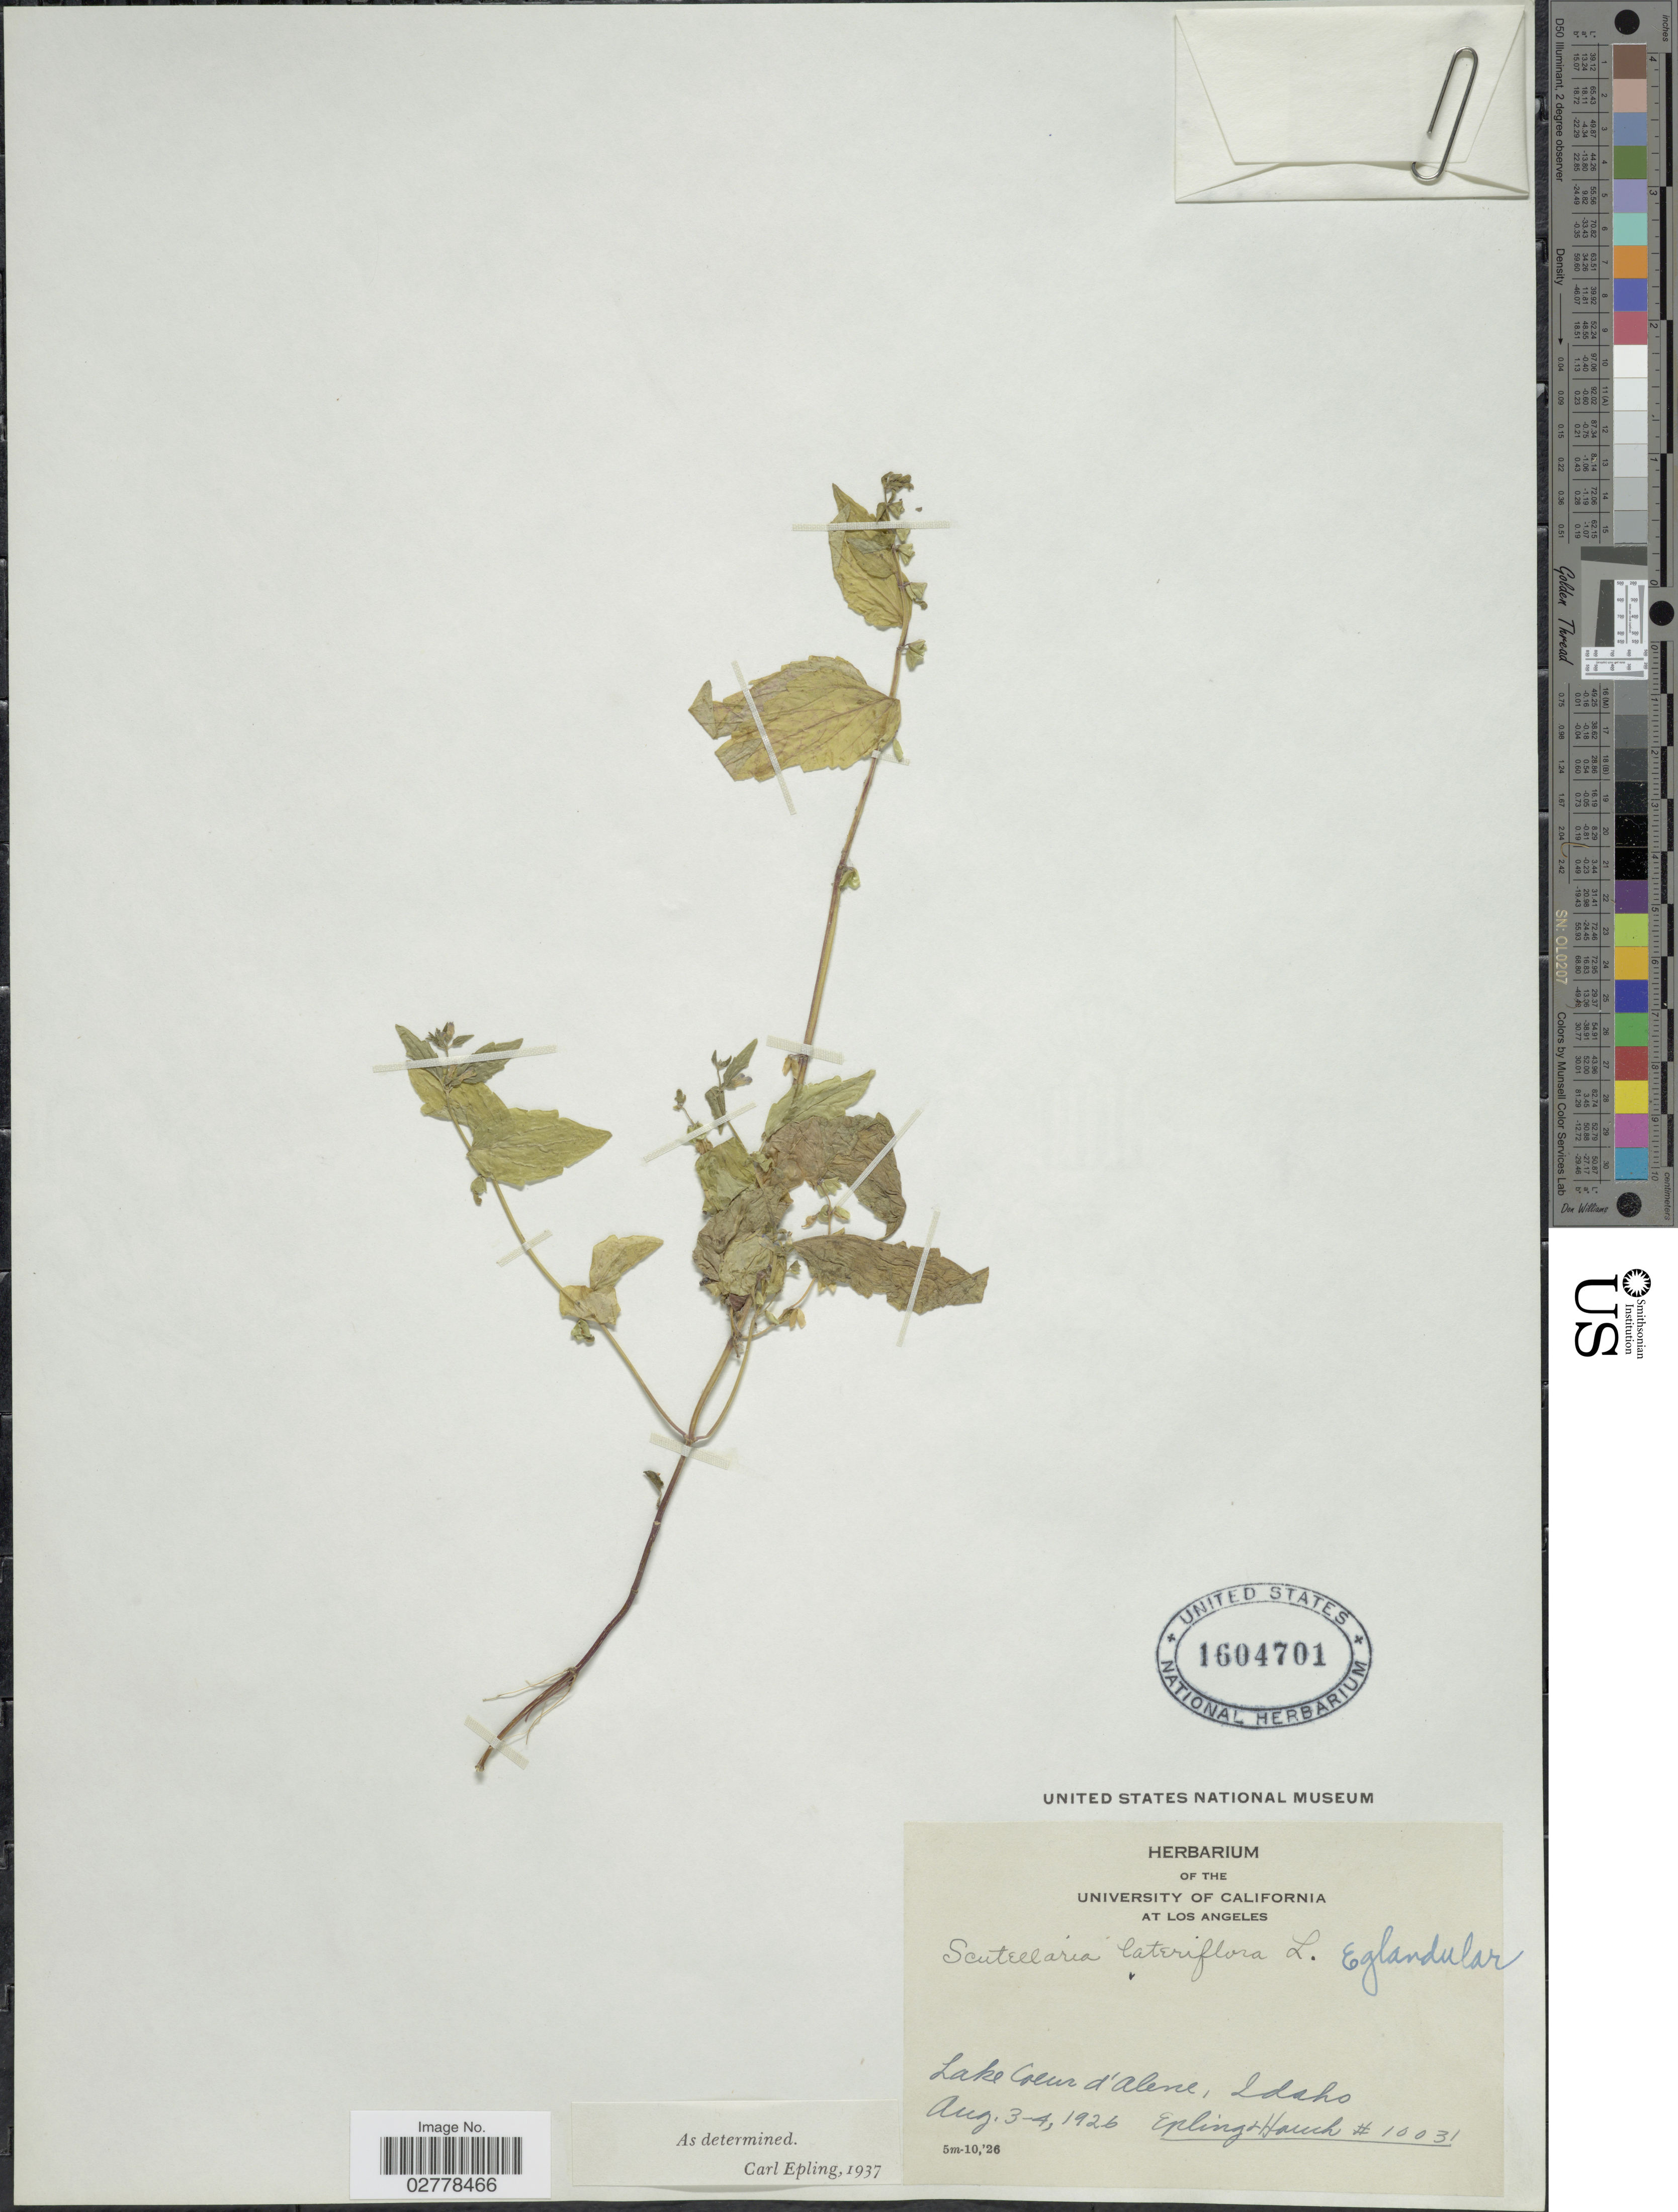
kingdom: Plantae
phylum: Tracheophyta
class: Magnoliopsida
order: Lamiales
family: Lamiaceae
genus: Scutellaria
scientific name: Scutellaria lateriflora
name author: L.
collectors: -- Epling & -. Hauch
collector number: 10031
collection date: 1926-08-03/1926-08-04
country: United States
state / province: Idaho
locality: Lake Coeur d'Alene.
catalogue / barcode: US 1604701